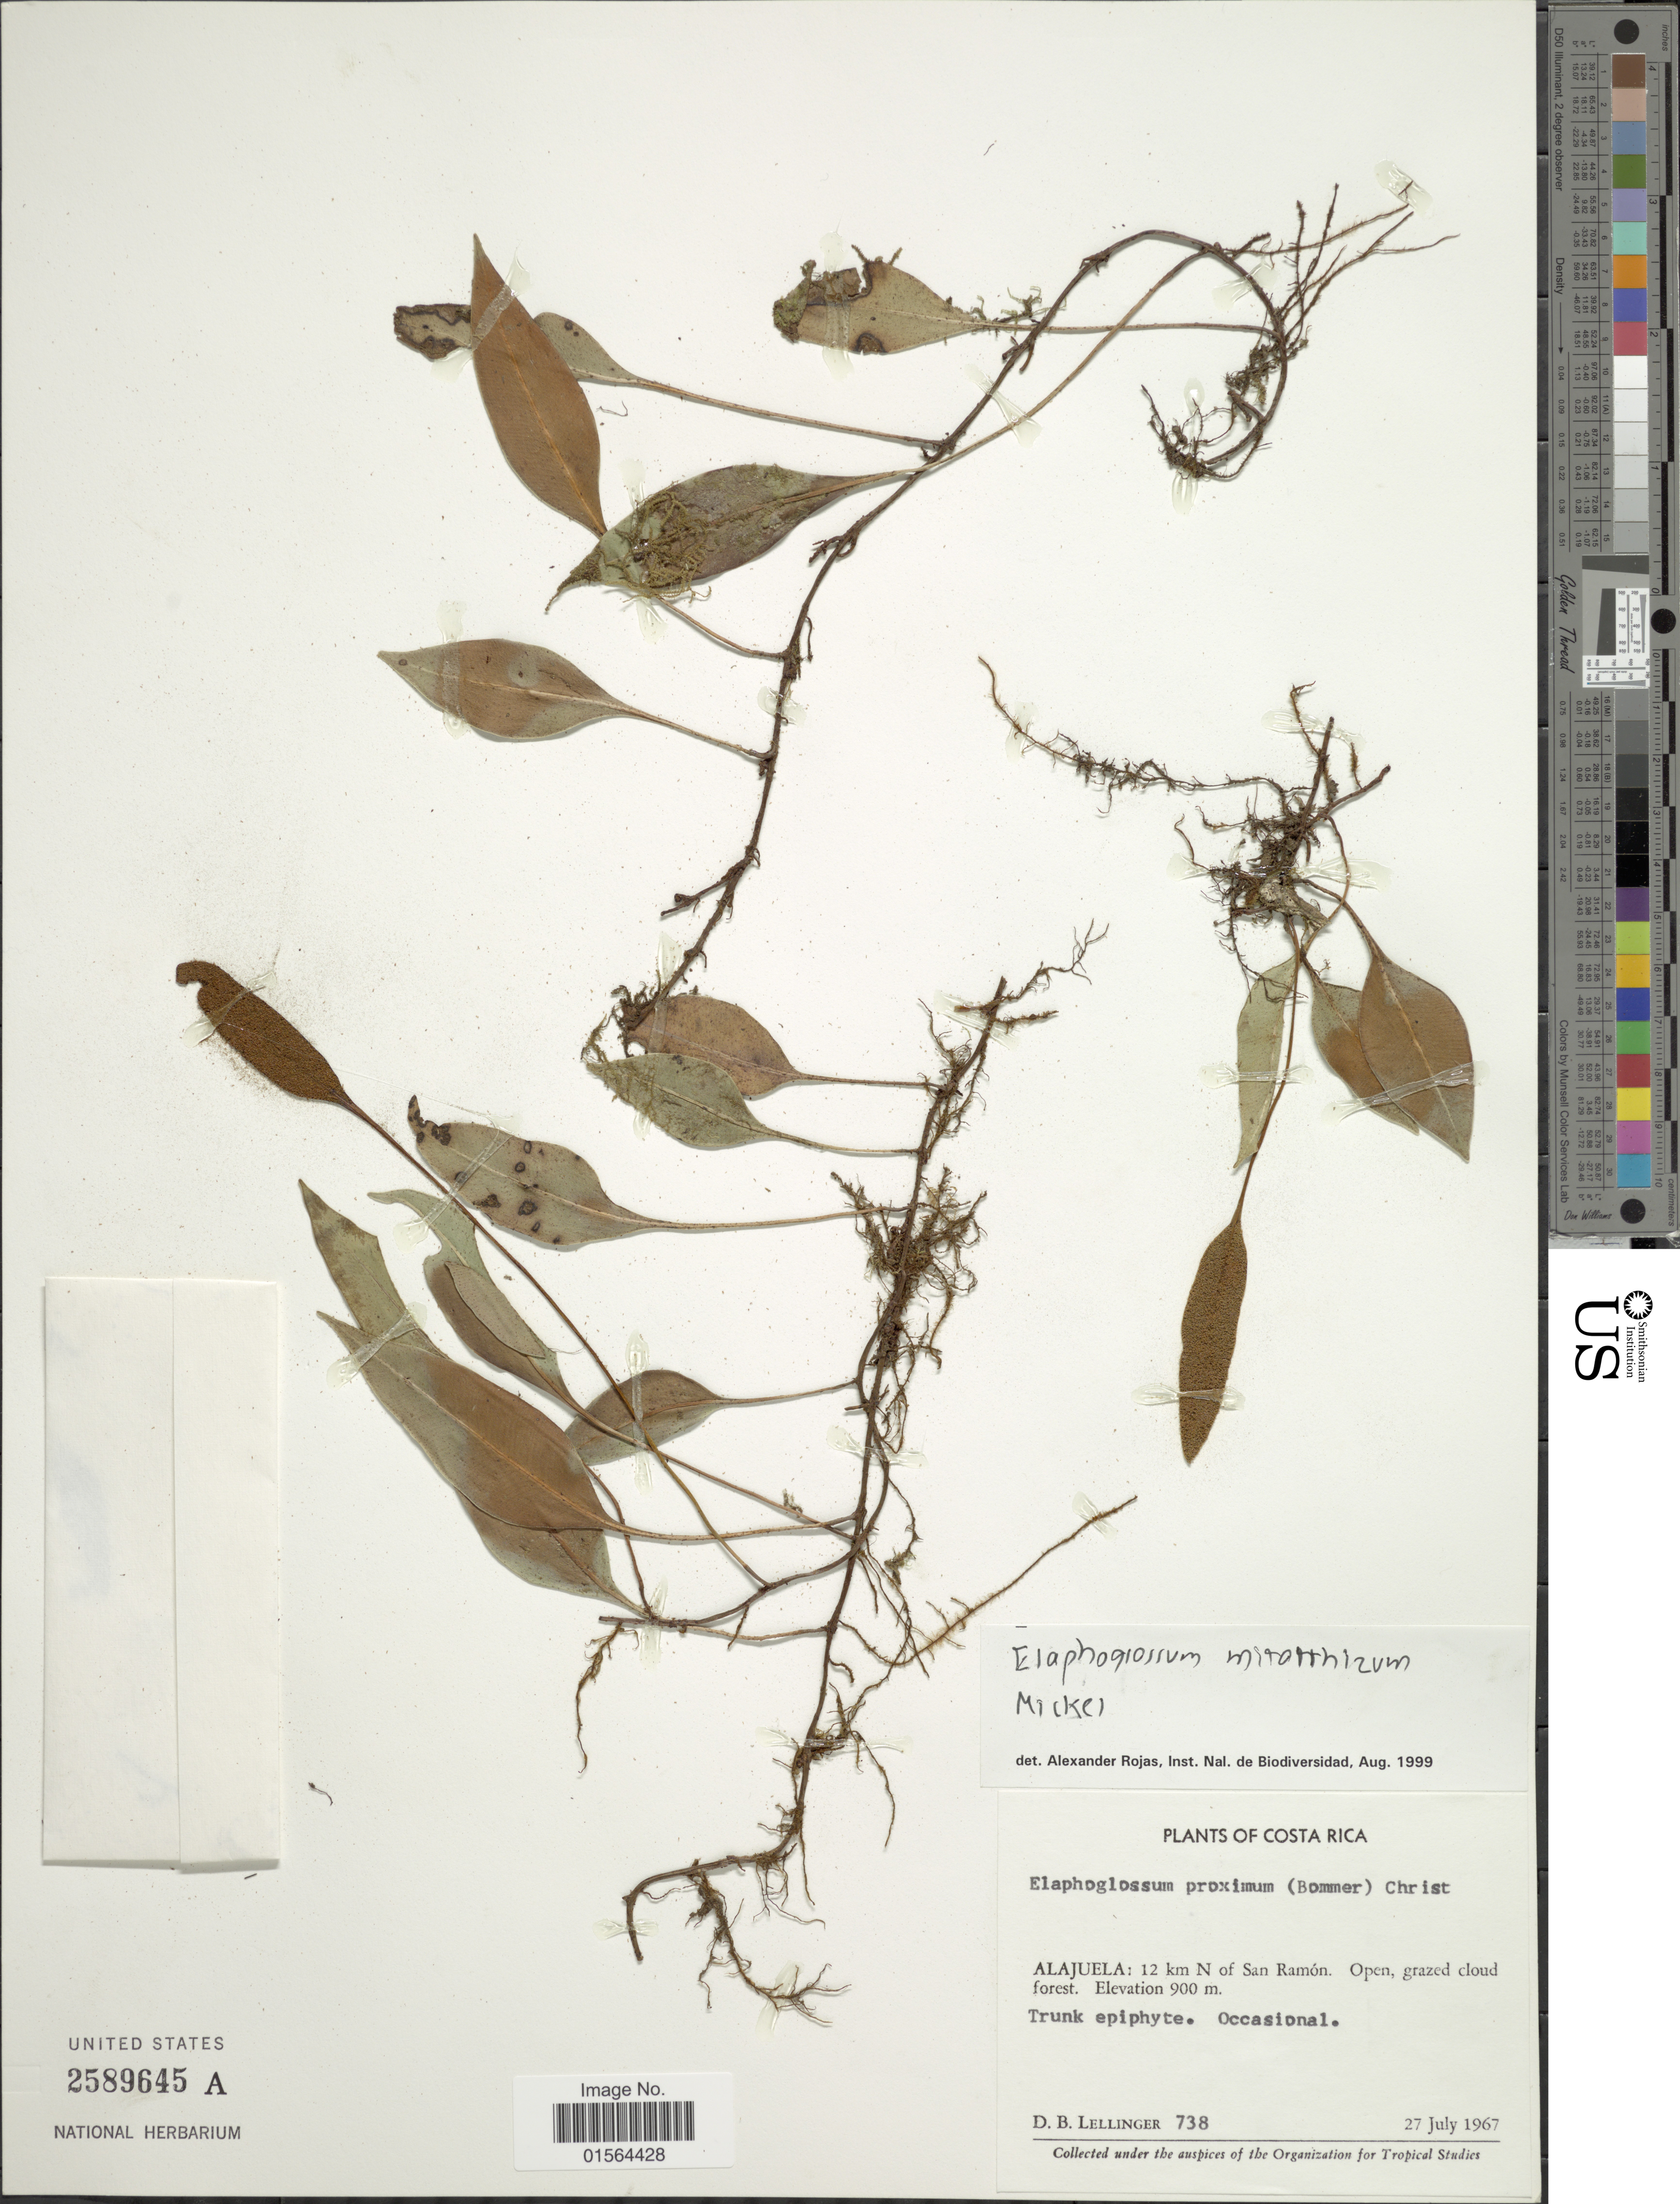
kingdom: Plantae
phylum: Tracheophyta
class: Polypodiopsida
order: Polypodiales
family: Dryopteridaceae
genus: Elaphoglossum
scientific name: Elaphoglossum mitorrhizum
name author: Mickel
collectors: D. B. Lellinger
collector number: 738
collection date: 1967-07-27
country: Costa Rica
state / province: Alajuela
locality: Alajuela: 12 km N of San Ramon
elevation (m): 900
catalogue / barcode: US 2589645A